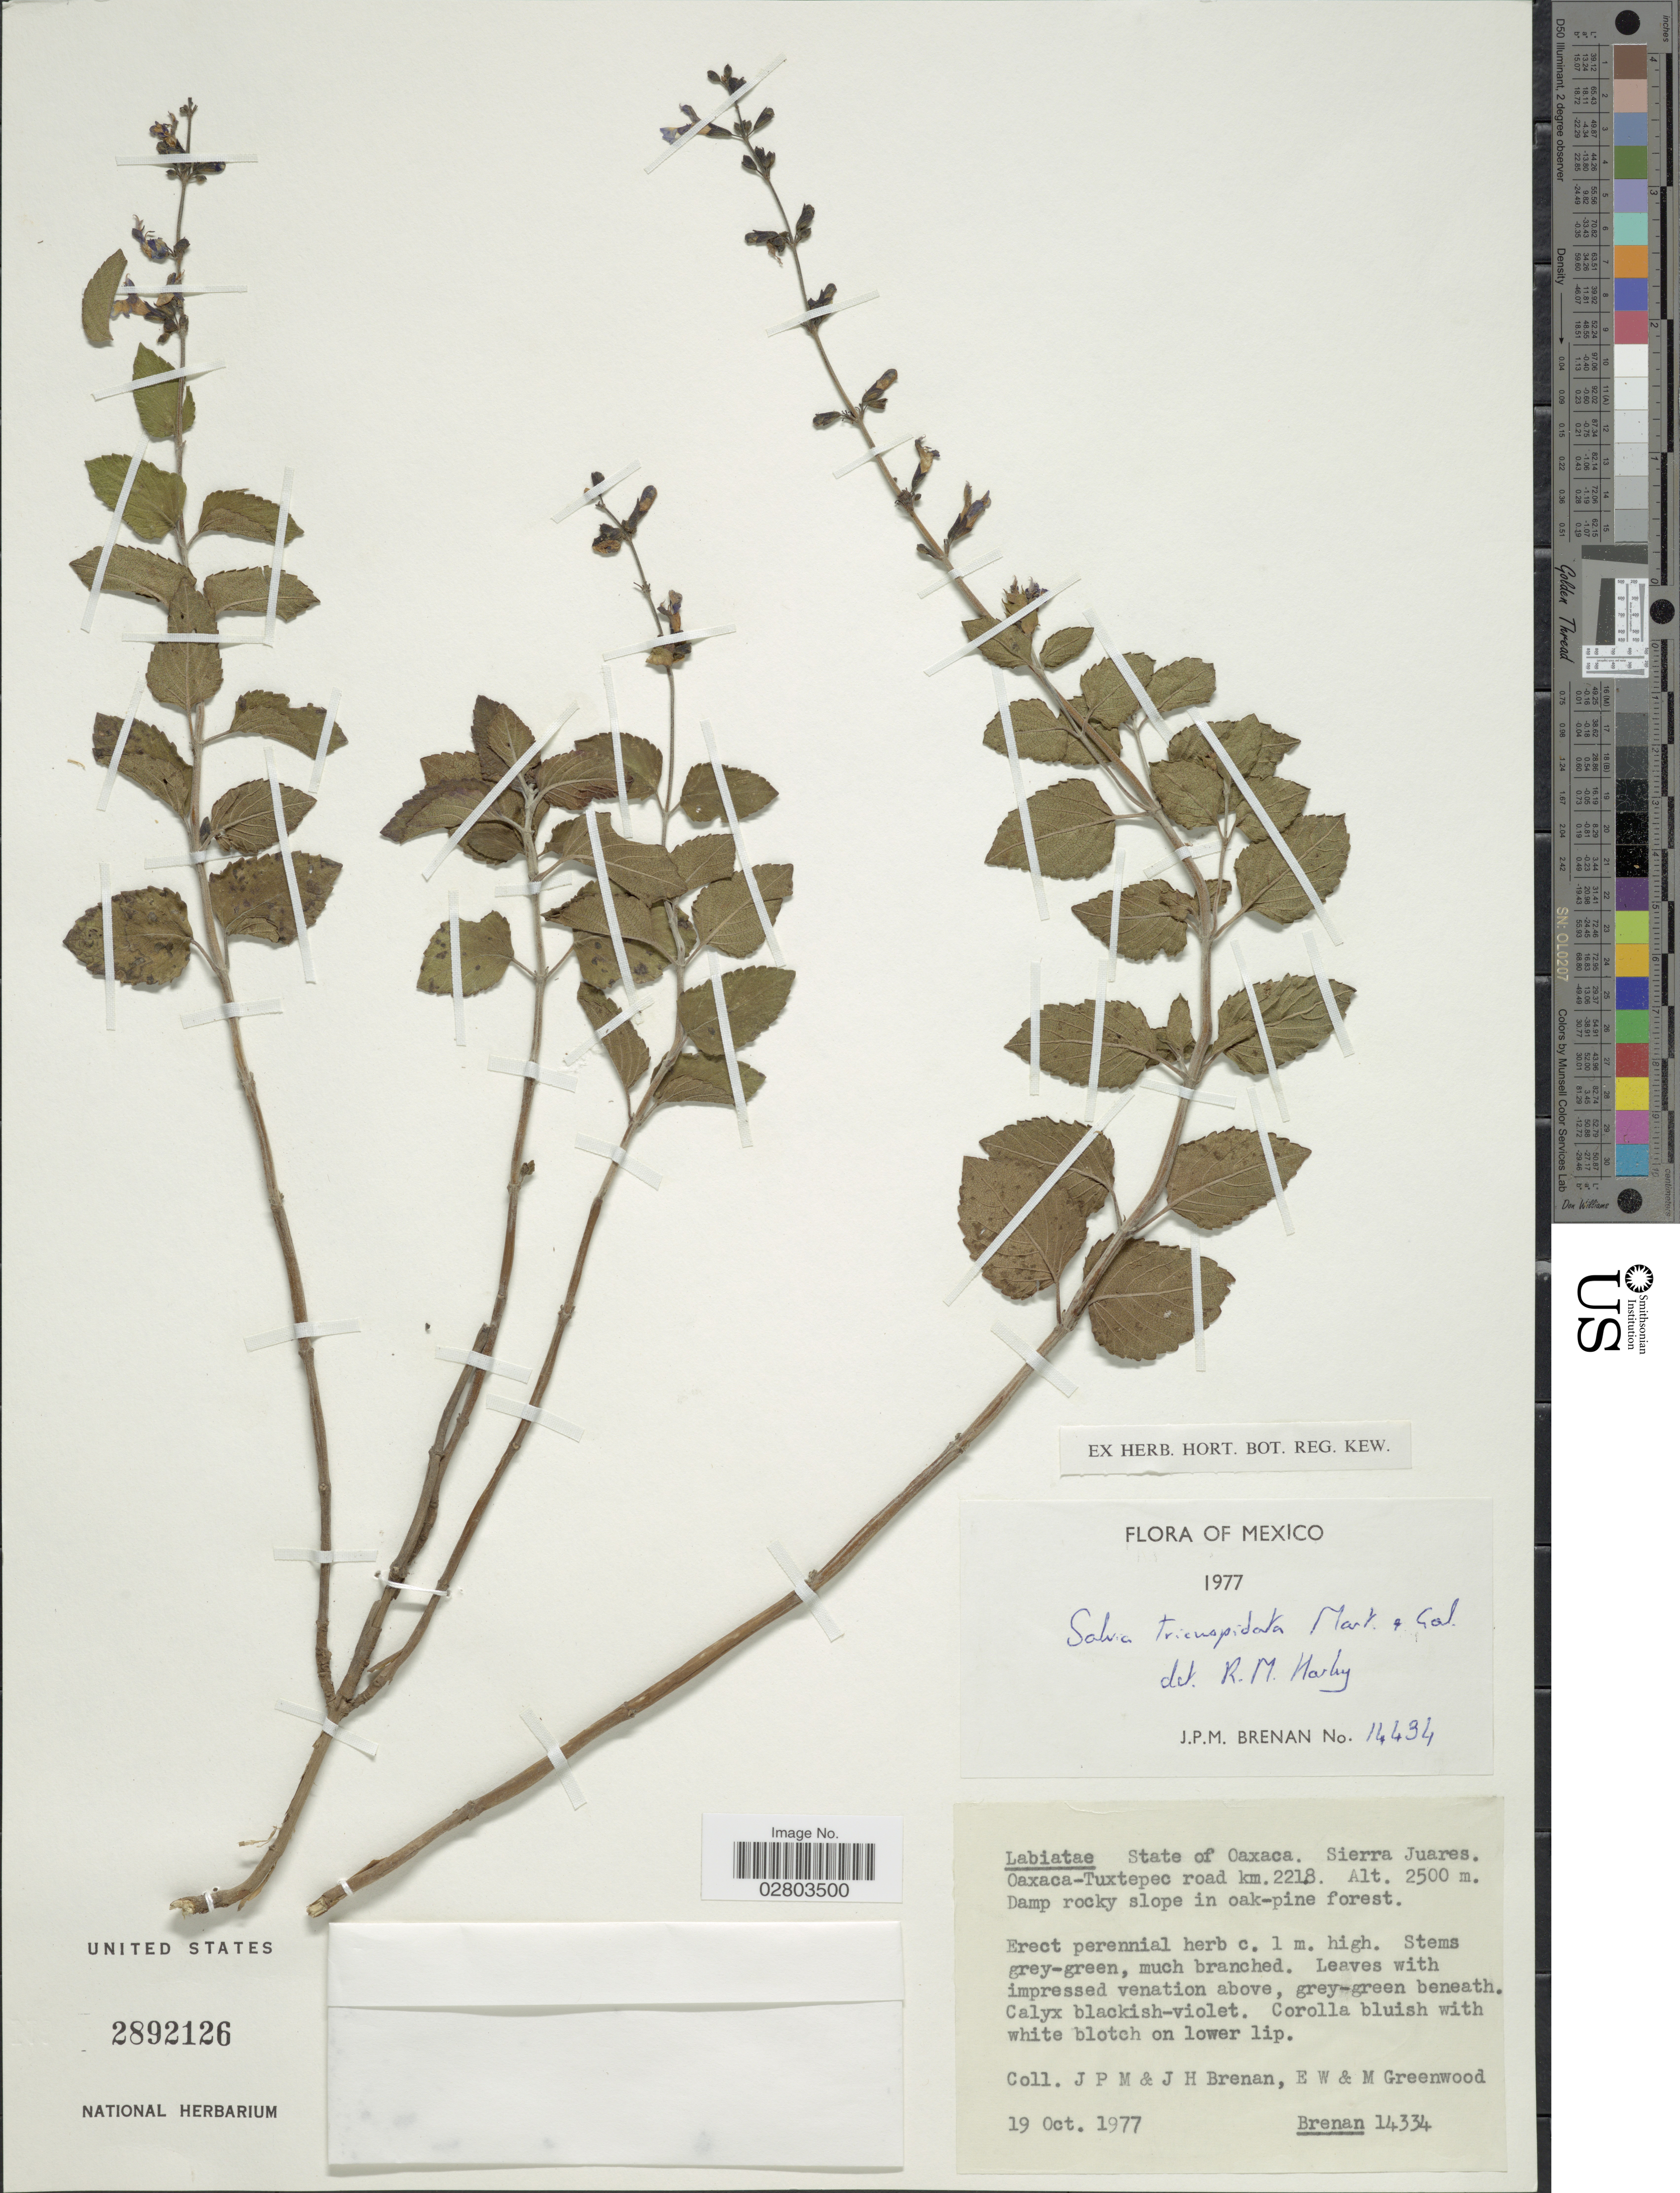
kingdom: Plantae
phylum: Tracheophyta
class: Magnoliopsida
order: Lamiales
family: Lamiaceae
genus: Salvia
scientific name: Salvia tricuspidata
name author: M. Martens & Galeotti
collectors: J. Brenan, J. H. Brenan, E. Greenwood & Greenwood, M.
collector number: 14334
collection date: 1977-10-19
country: Mexico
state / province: Oaxaca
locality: Sierra Juares. Oaxaca-Tuxtepec road km. 2218. Damp rocky slope in oak-pine forest.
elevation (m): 2500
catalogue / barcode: US 2892126